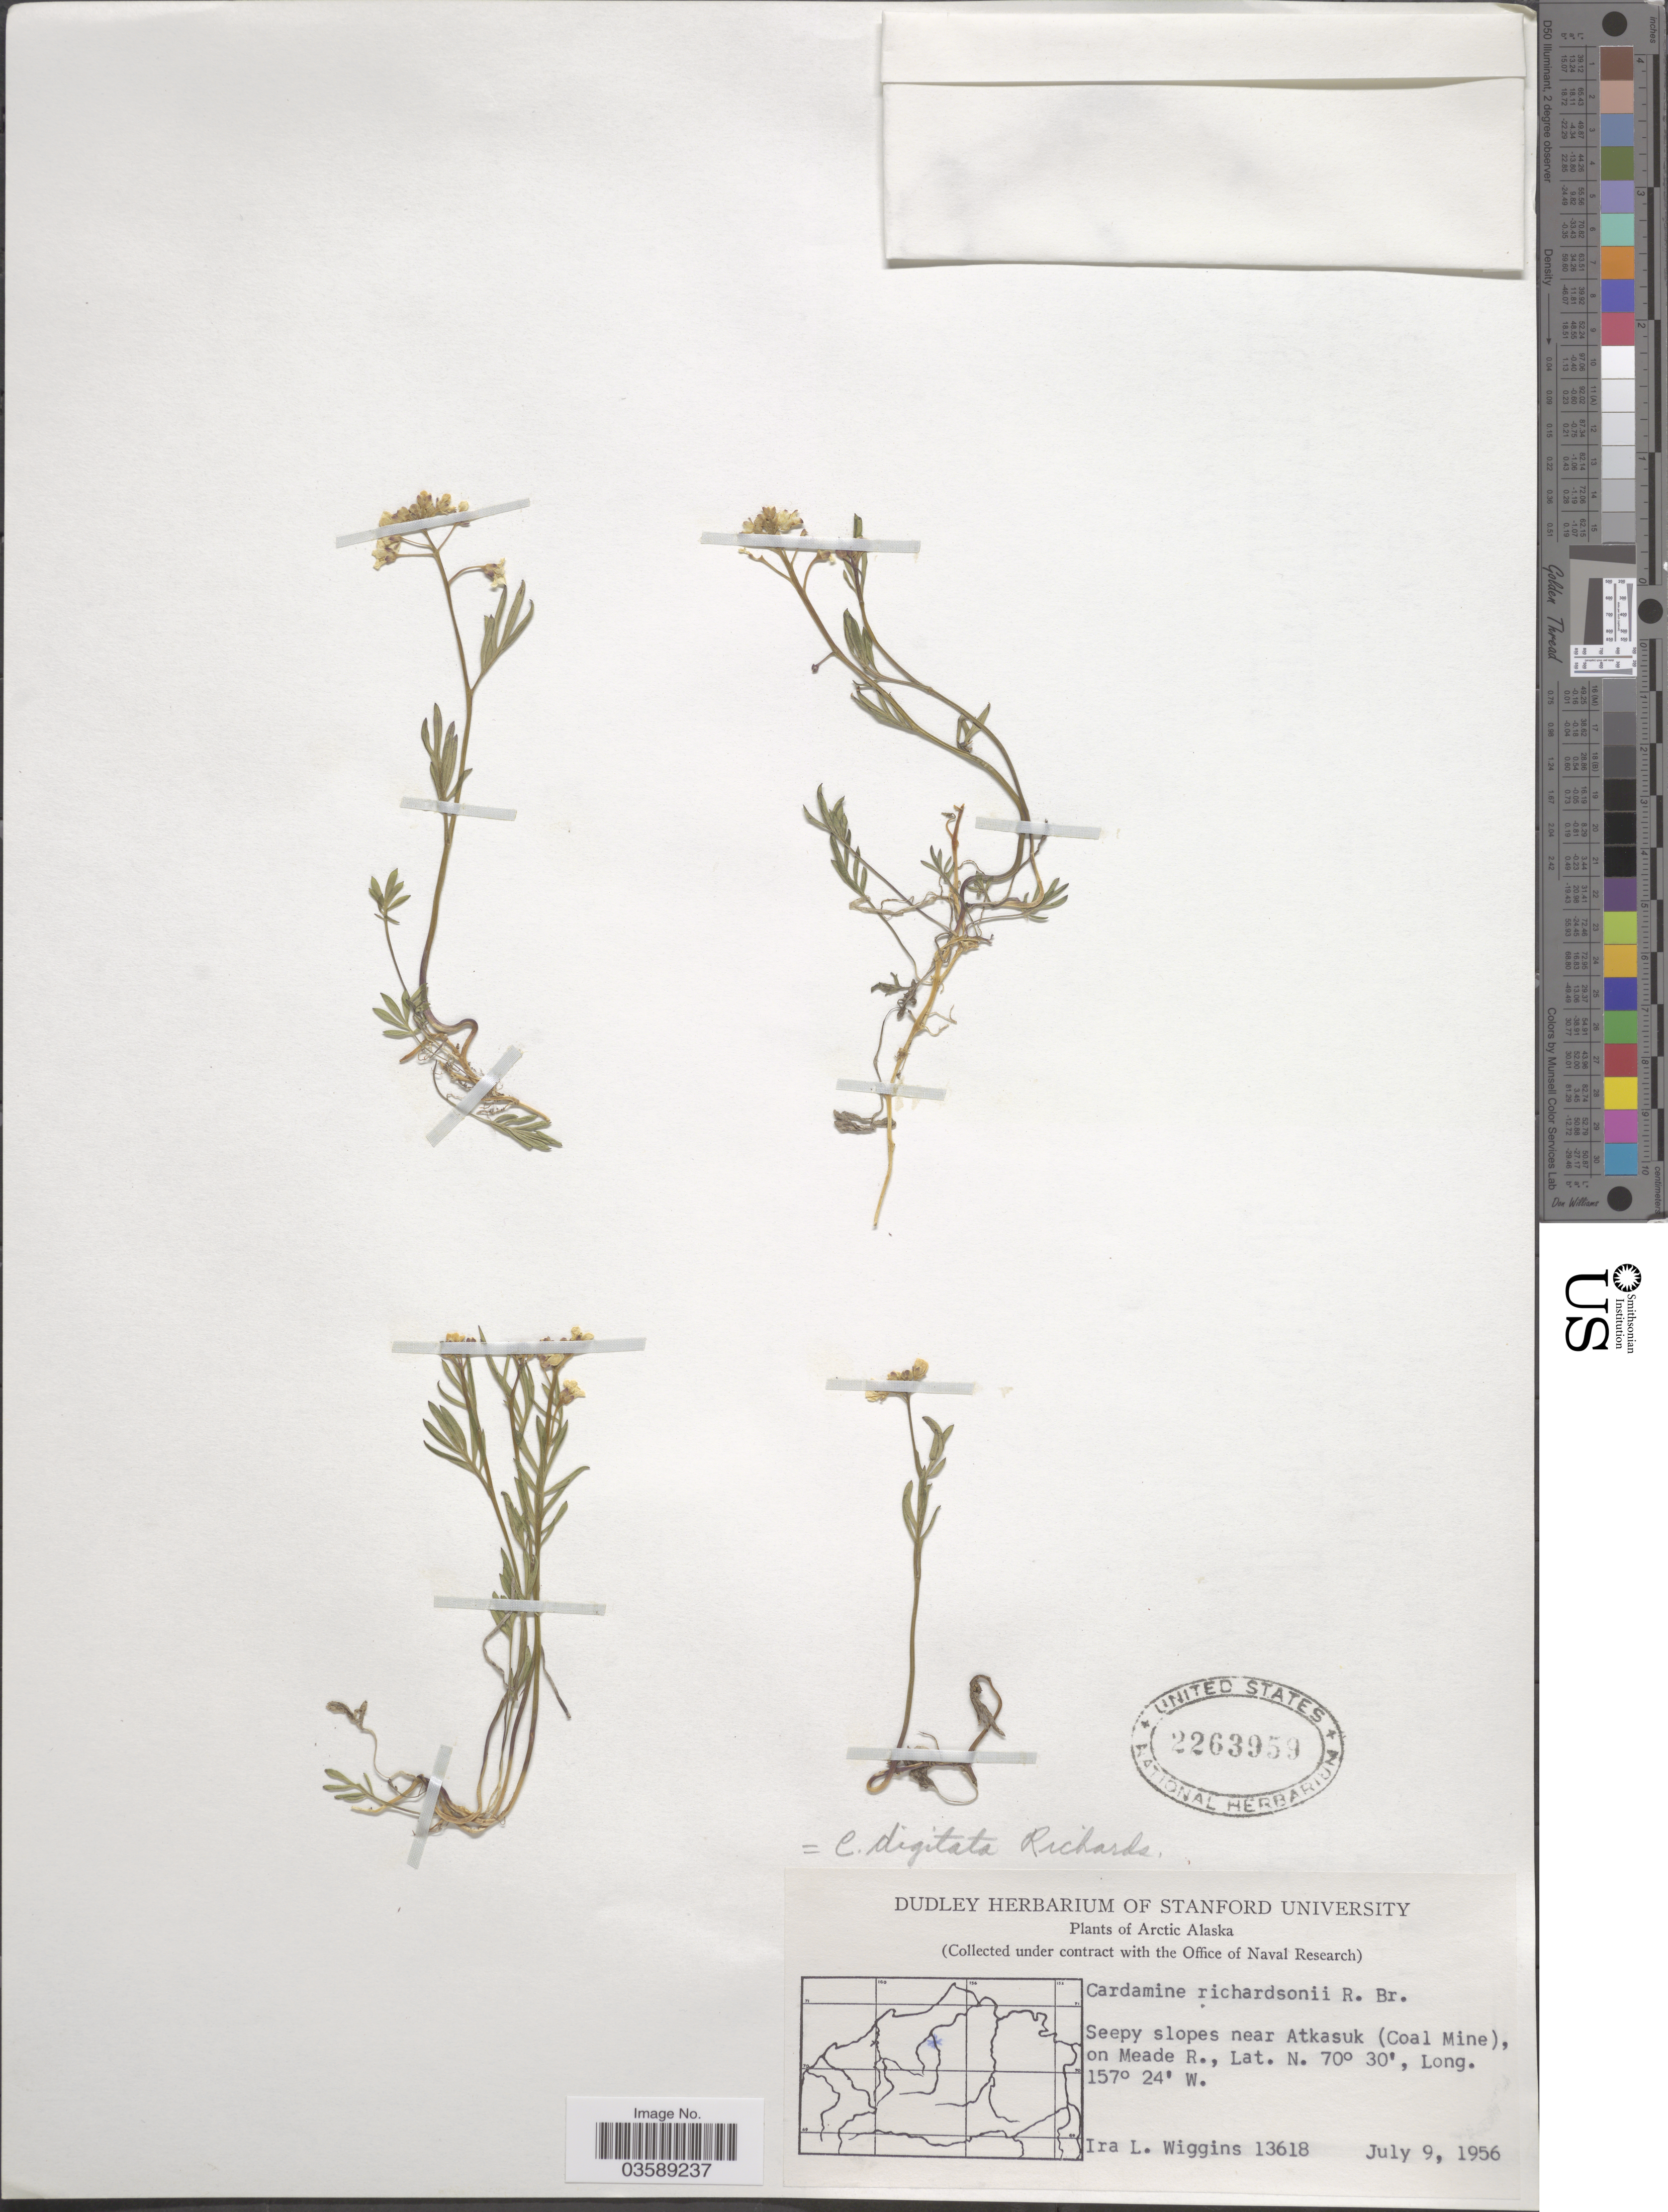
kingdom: Plantae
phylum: Tracheophyta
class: Magnoliopsida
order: Brassicales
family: Brassicaceae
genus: Cardamine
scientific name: Cardamine digitata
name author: Richardson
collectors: I. L. Wiggins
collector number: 13618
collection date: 1956-07-09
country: United States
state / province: Alaska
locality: Arctic Alaska. Seepy slopes near Atkasuk (Coal Mine), on Meade R.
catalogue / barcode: US 2263959